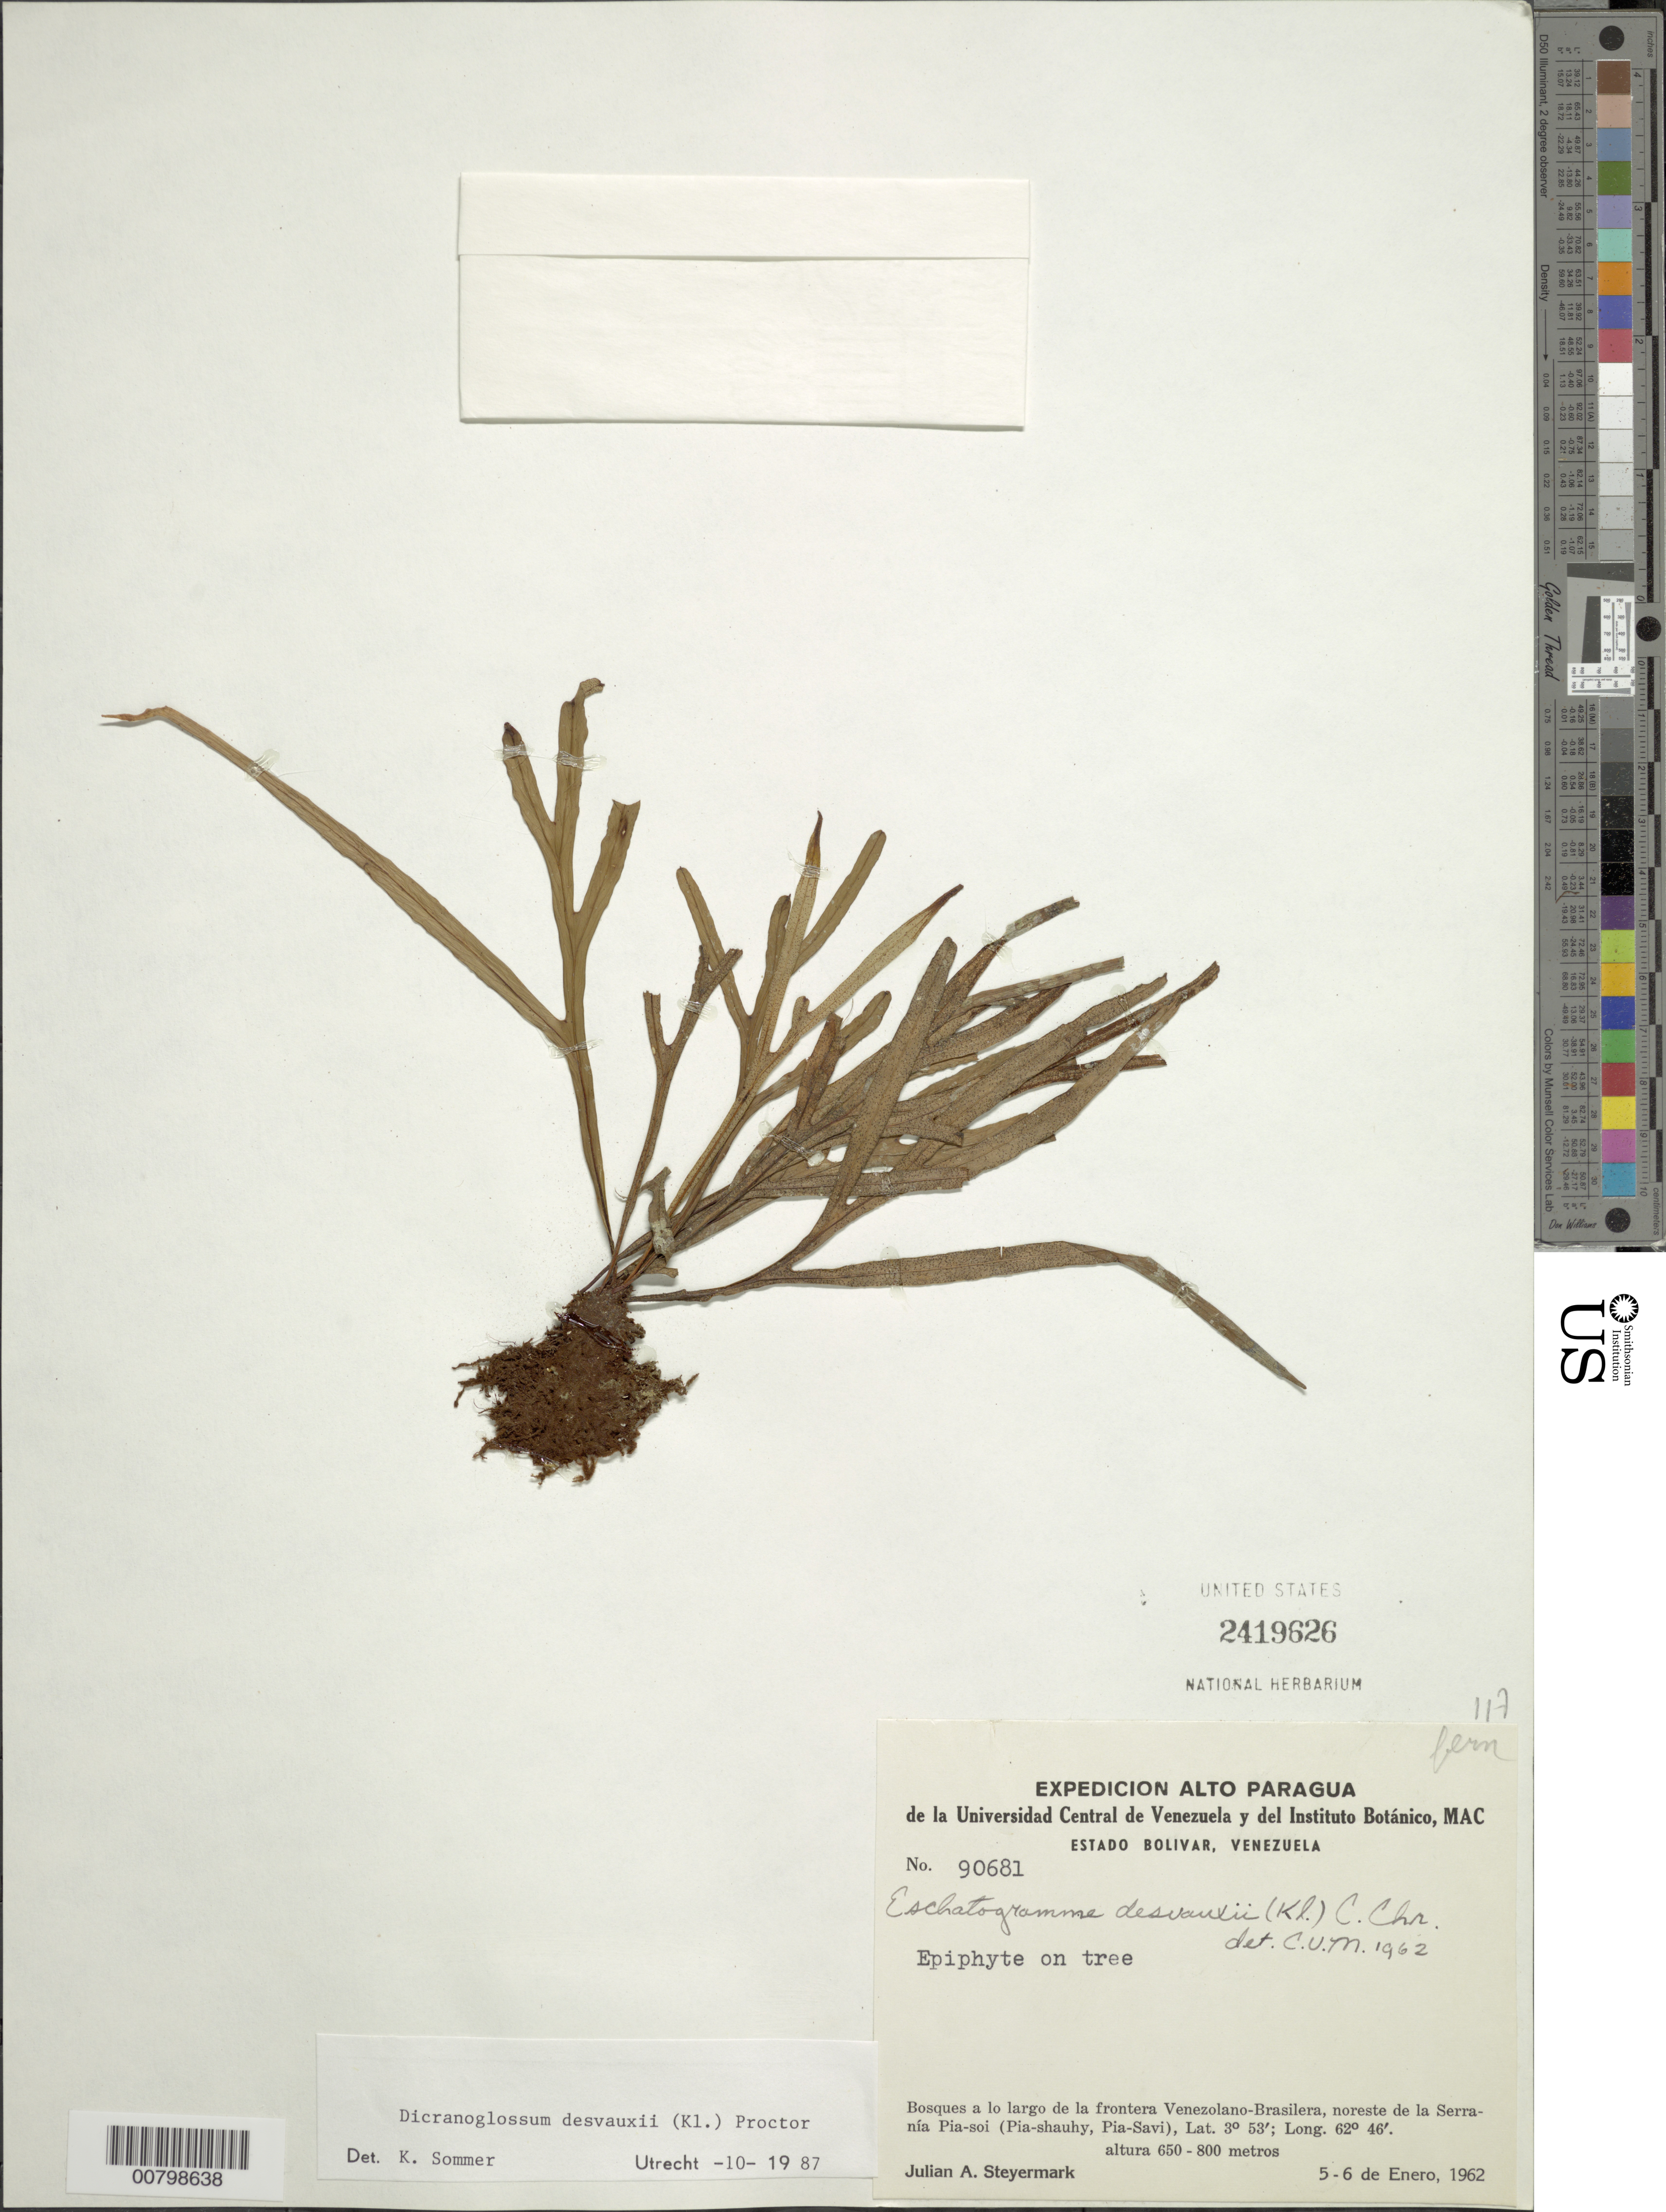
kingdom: Plantae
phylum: Tracheophyta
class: Polypodiopsida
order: Polypodiales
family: Polypodiaceae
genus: Pleopeltis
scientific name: Pleopeltis desvauxii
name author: (Klotzsch) Salino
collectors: J. Steyermark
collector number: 90681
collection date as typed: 5-Jan-62 to 6-Jan-62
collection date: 1962-01-05/1962-01-06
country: Venezuela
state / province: Bolívar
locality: Serranía Pia-soi, NE of; on Venezuela-Brazil border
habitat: Forest, on tree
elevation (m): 650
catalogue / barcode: US 2419626